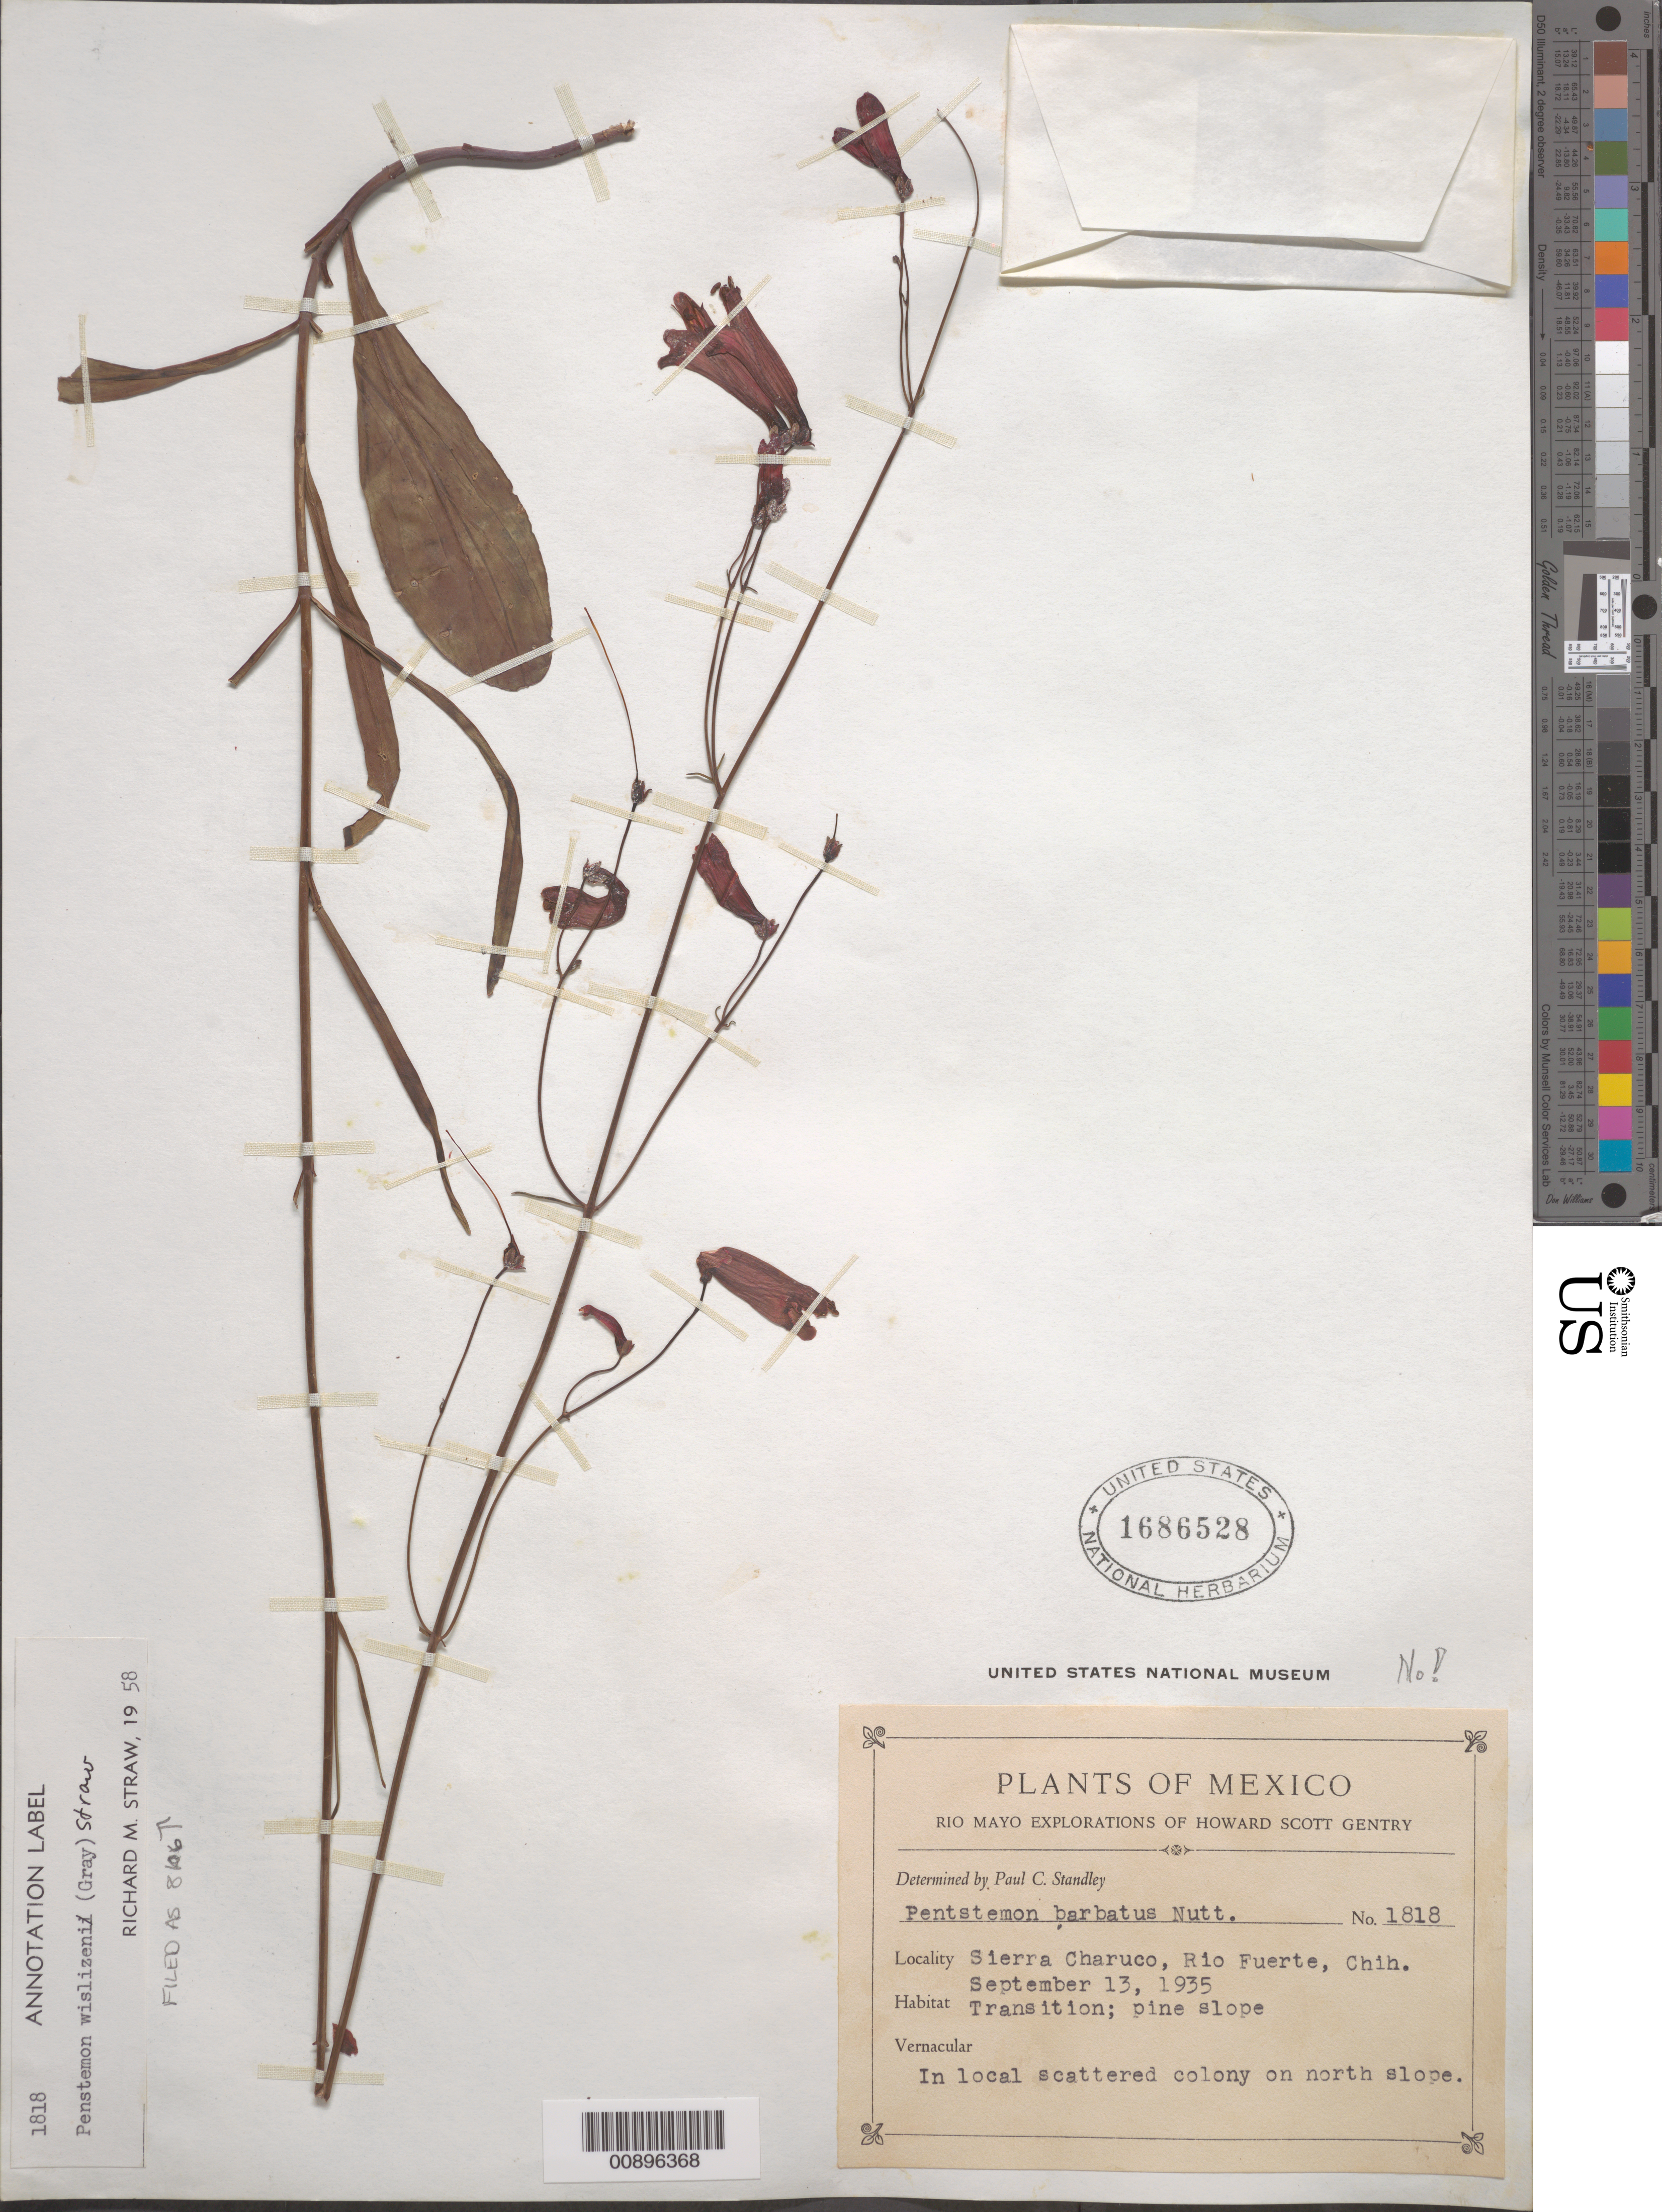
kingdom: Plantae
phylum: Tracheophyta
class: Magnoliopsida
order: Lamiales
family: Plantaginaceae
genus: Penstemon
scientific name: Penstemon wislizenii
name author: (A. Gray) Straw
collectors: H. S. Gentry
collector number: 1818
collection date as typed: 13 Sep 1935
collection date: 1935-09-13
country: Mexico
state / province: Chihuahua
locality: Sierra Charuco, Río Fuerte, Chihuahua.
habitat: Transition; pine slope. In local scattered colony on north slope.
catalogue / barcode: US 1686528